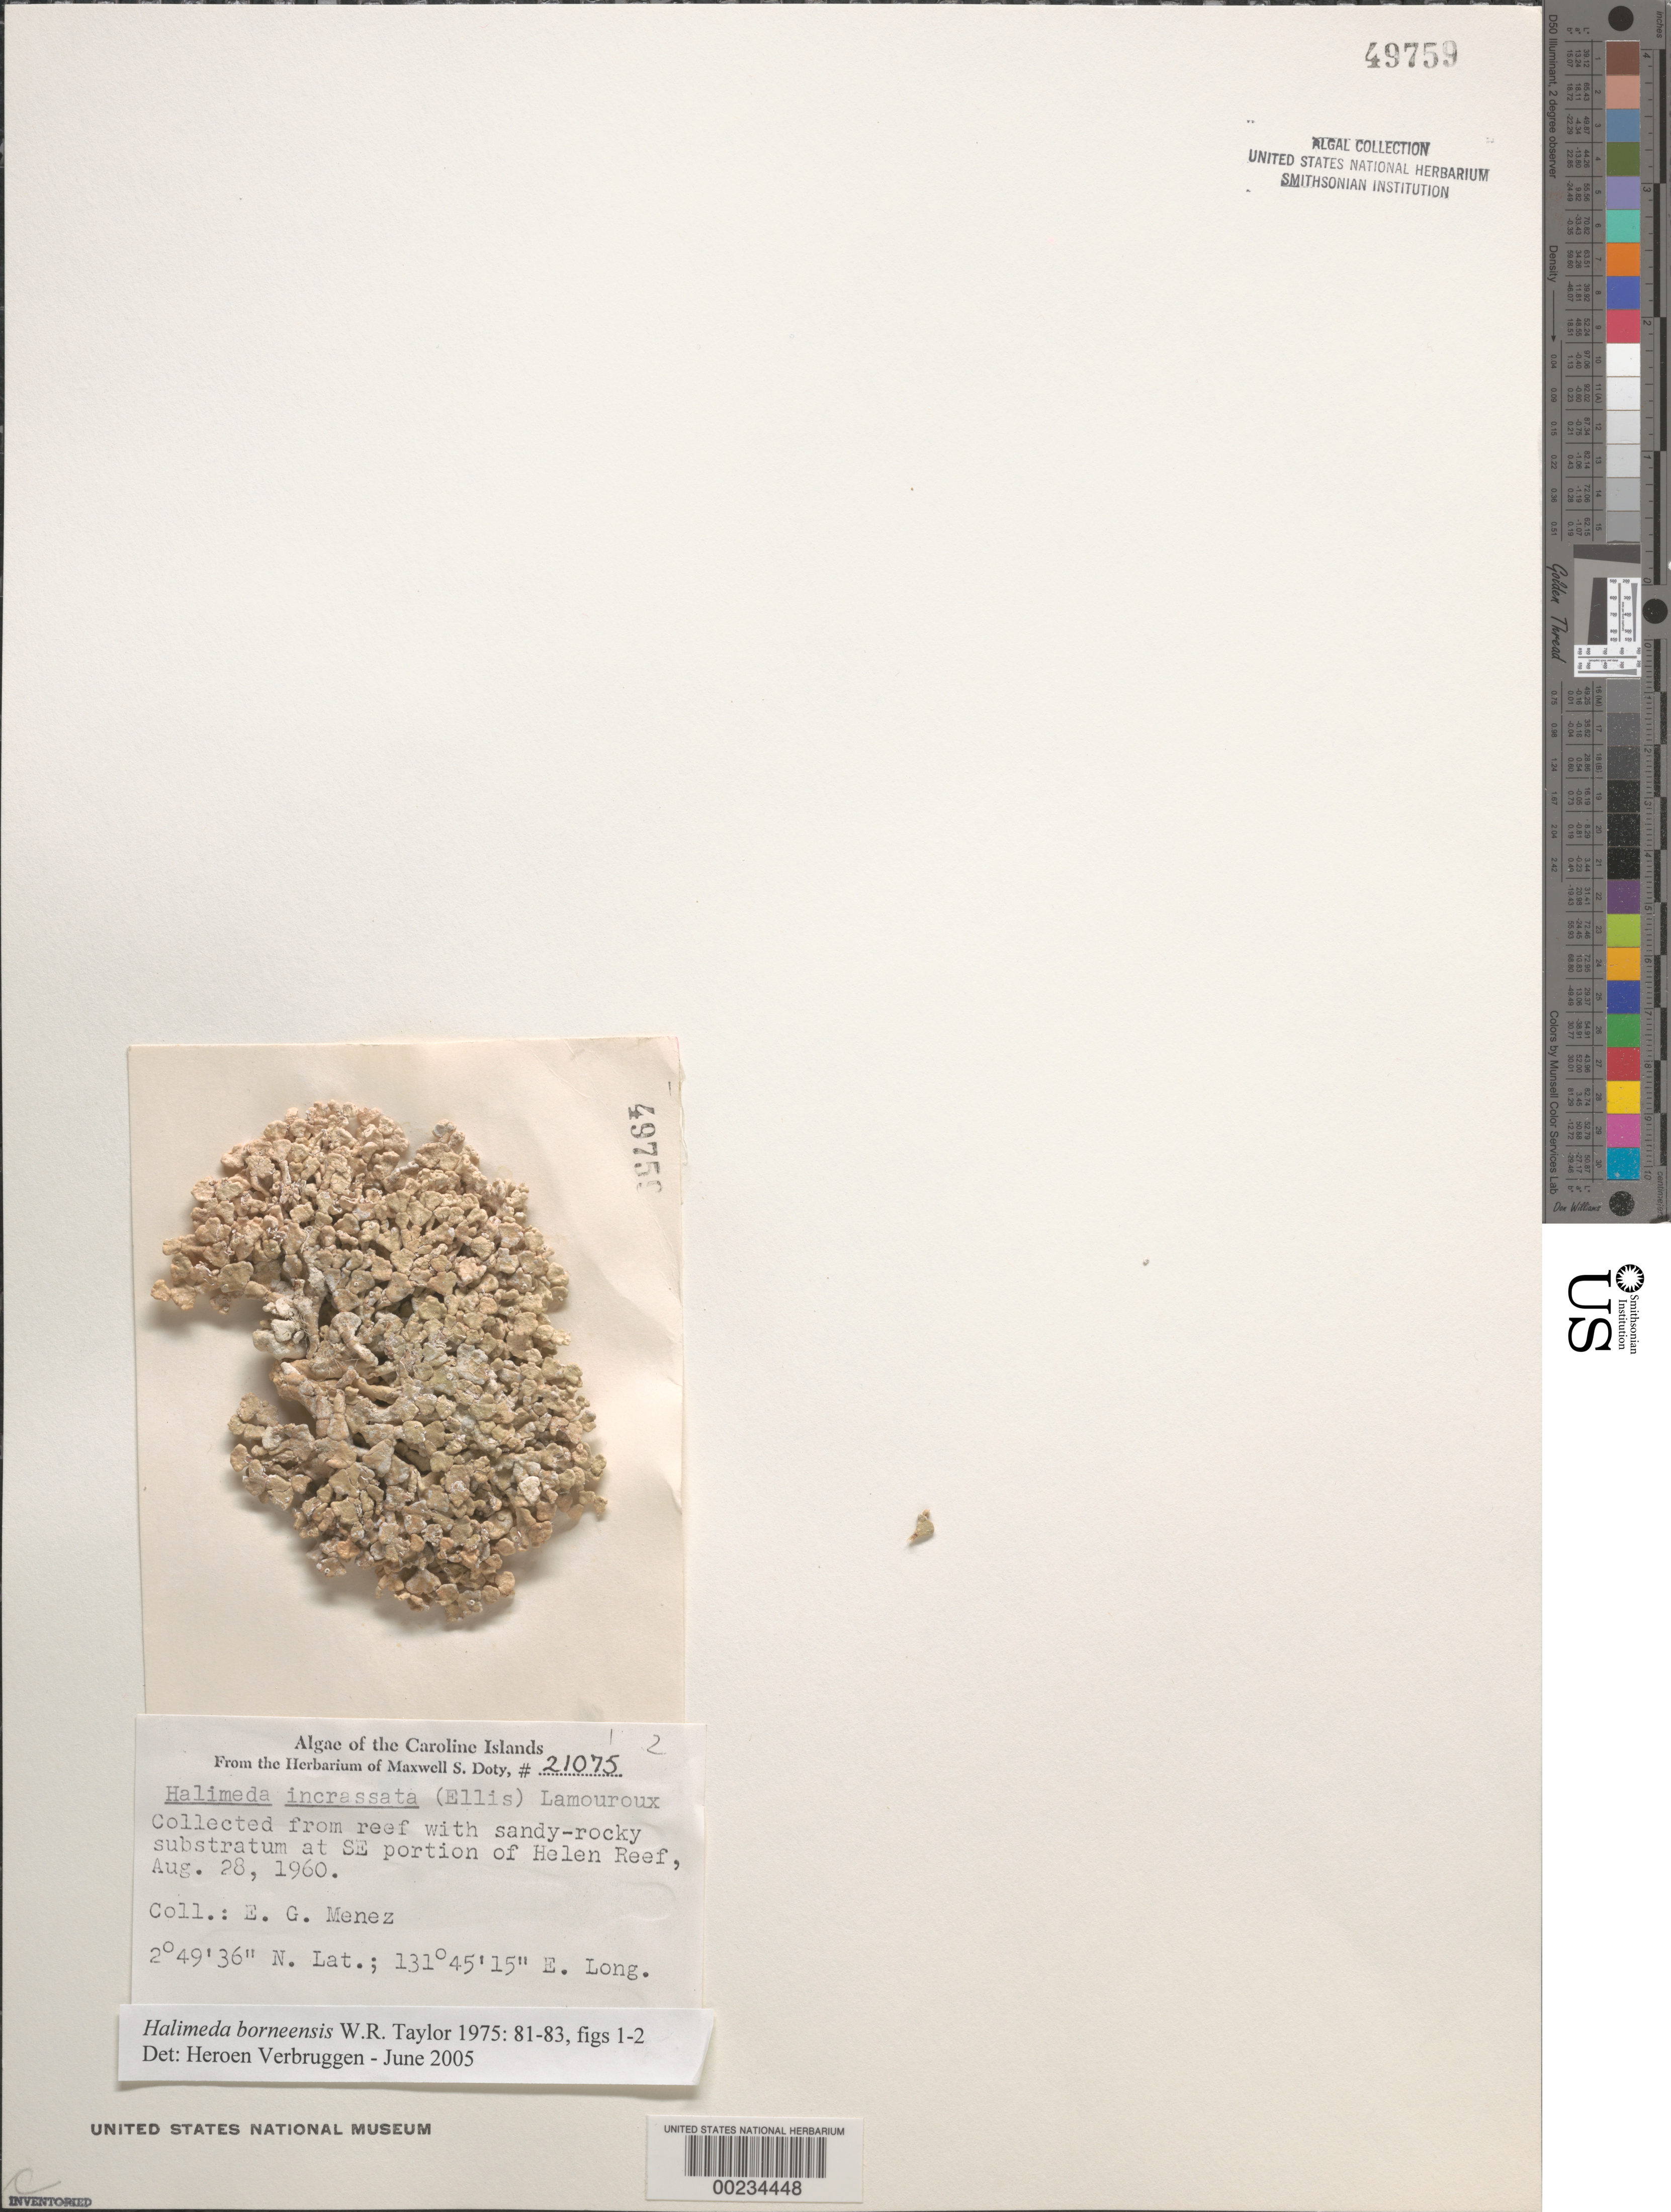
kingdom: Plantae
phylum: Chlorophyta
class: Ulvophyceae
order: Bryopsidales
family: Halimedaceae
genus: Halimeda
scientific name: Halimeda borneensis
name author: W.R. Taylor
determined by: Verbruggen, H.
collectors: Meñez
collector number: MSD 21075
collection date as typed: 28 Aug 1960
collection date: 1960-08-28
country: Palau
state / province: Belau Outliers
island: Helen Atoll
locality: Helen Reef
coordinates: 2 49' 36" N, 131 45' 15" E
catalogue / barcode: US 49759